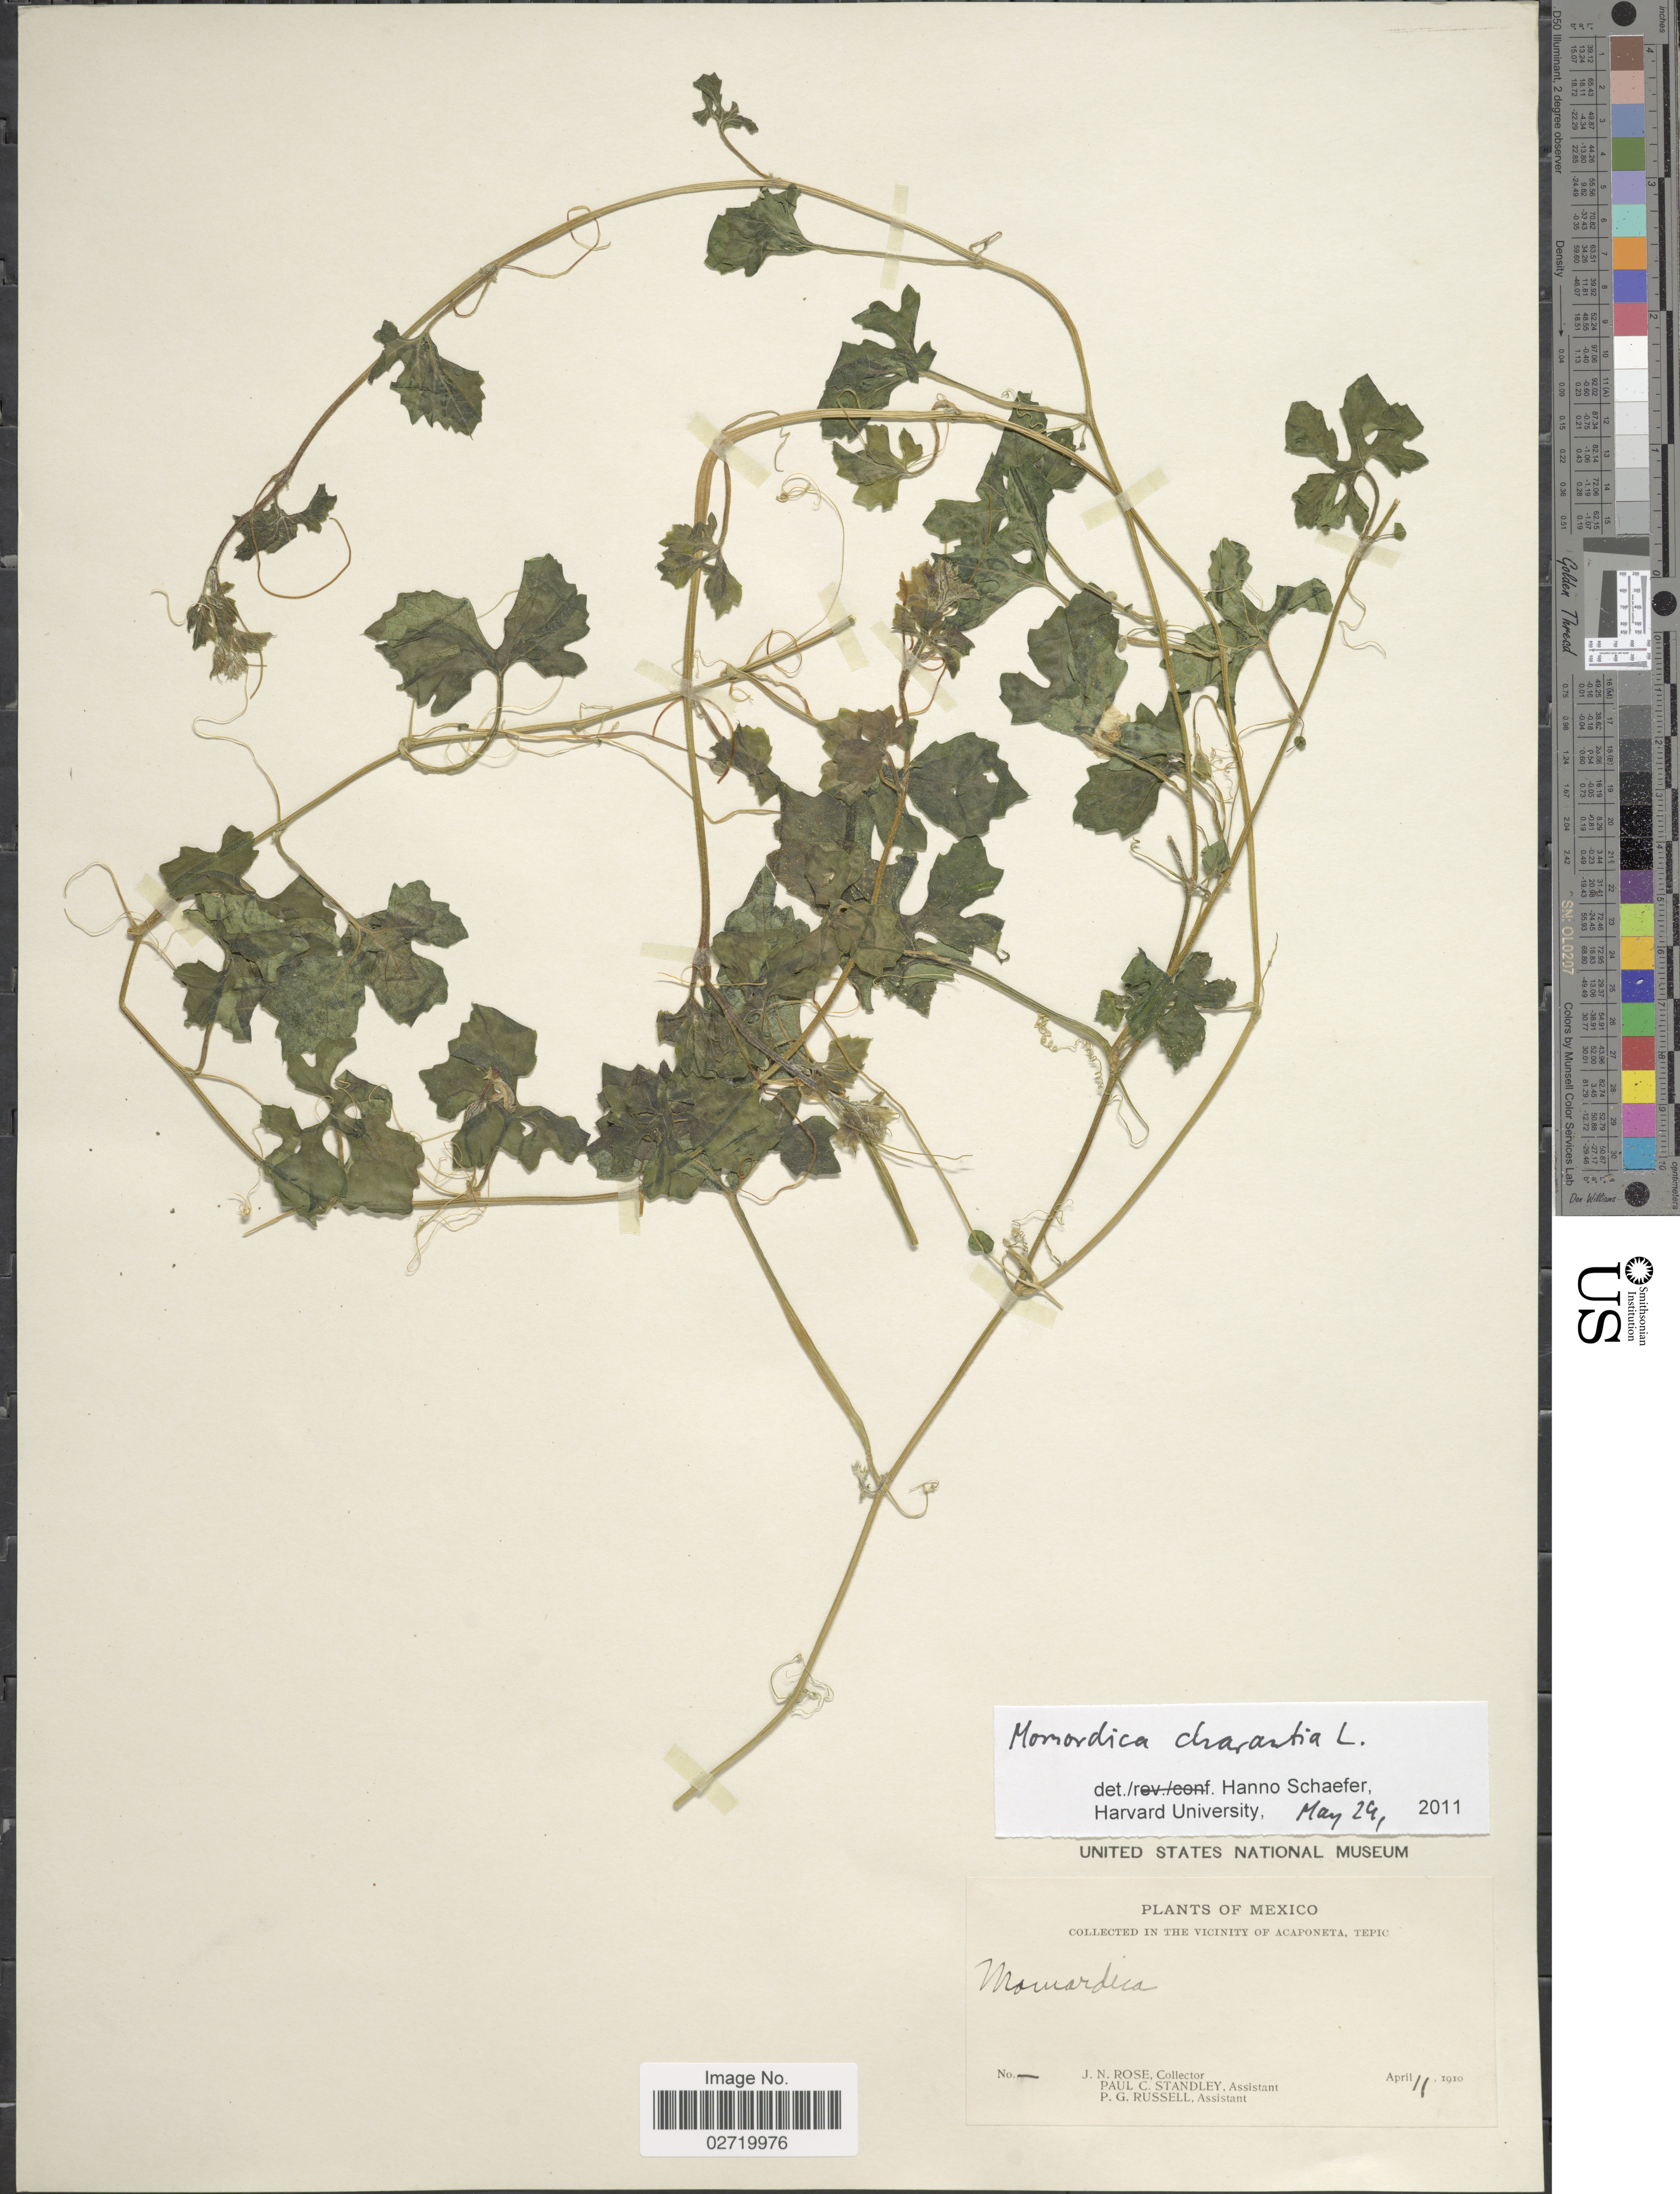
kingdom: Plantae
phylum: Tracheophyta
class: Magnoliopsida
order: Cucurbitales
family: Cucurbitaceae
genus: Momordica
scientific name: Momordica charantia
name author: L.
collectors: J. N. Rose, P. C. Standley & P. G. Russell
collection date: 1910-04-11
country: Mexico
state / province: Nayarit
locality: In the vicinity of Acaponeta, Tepic